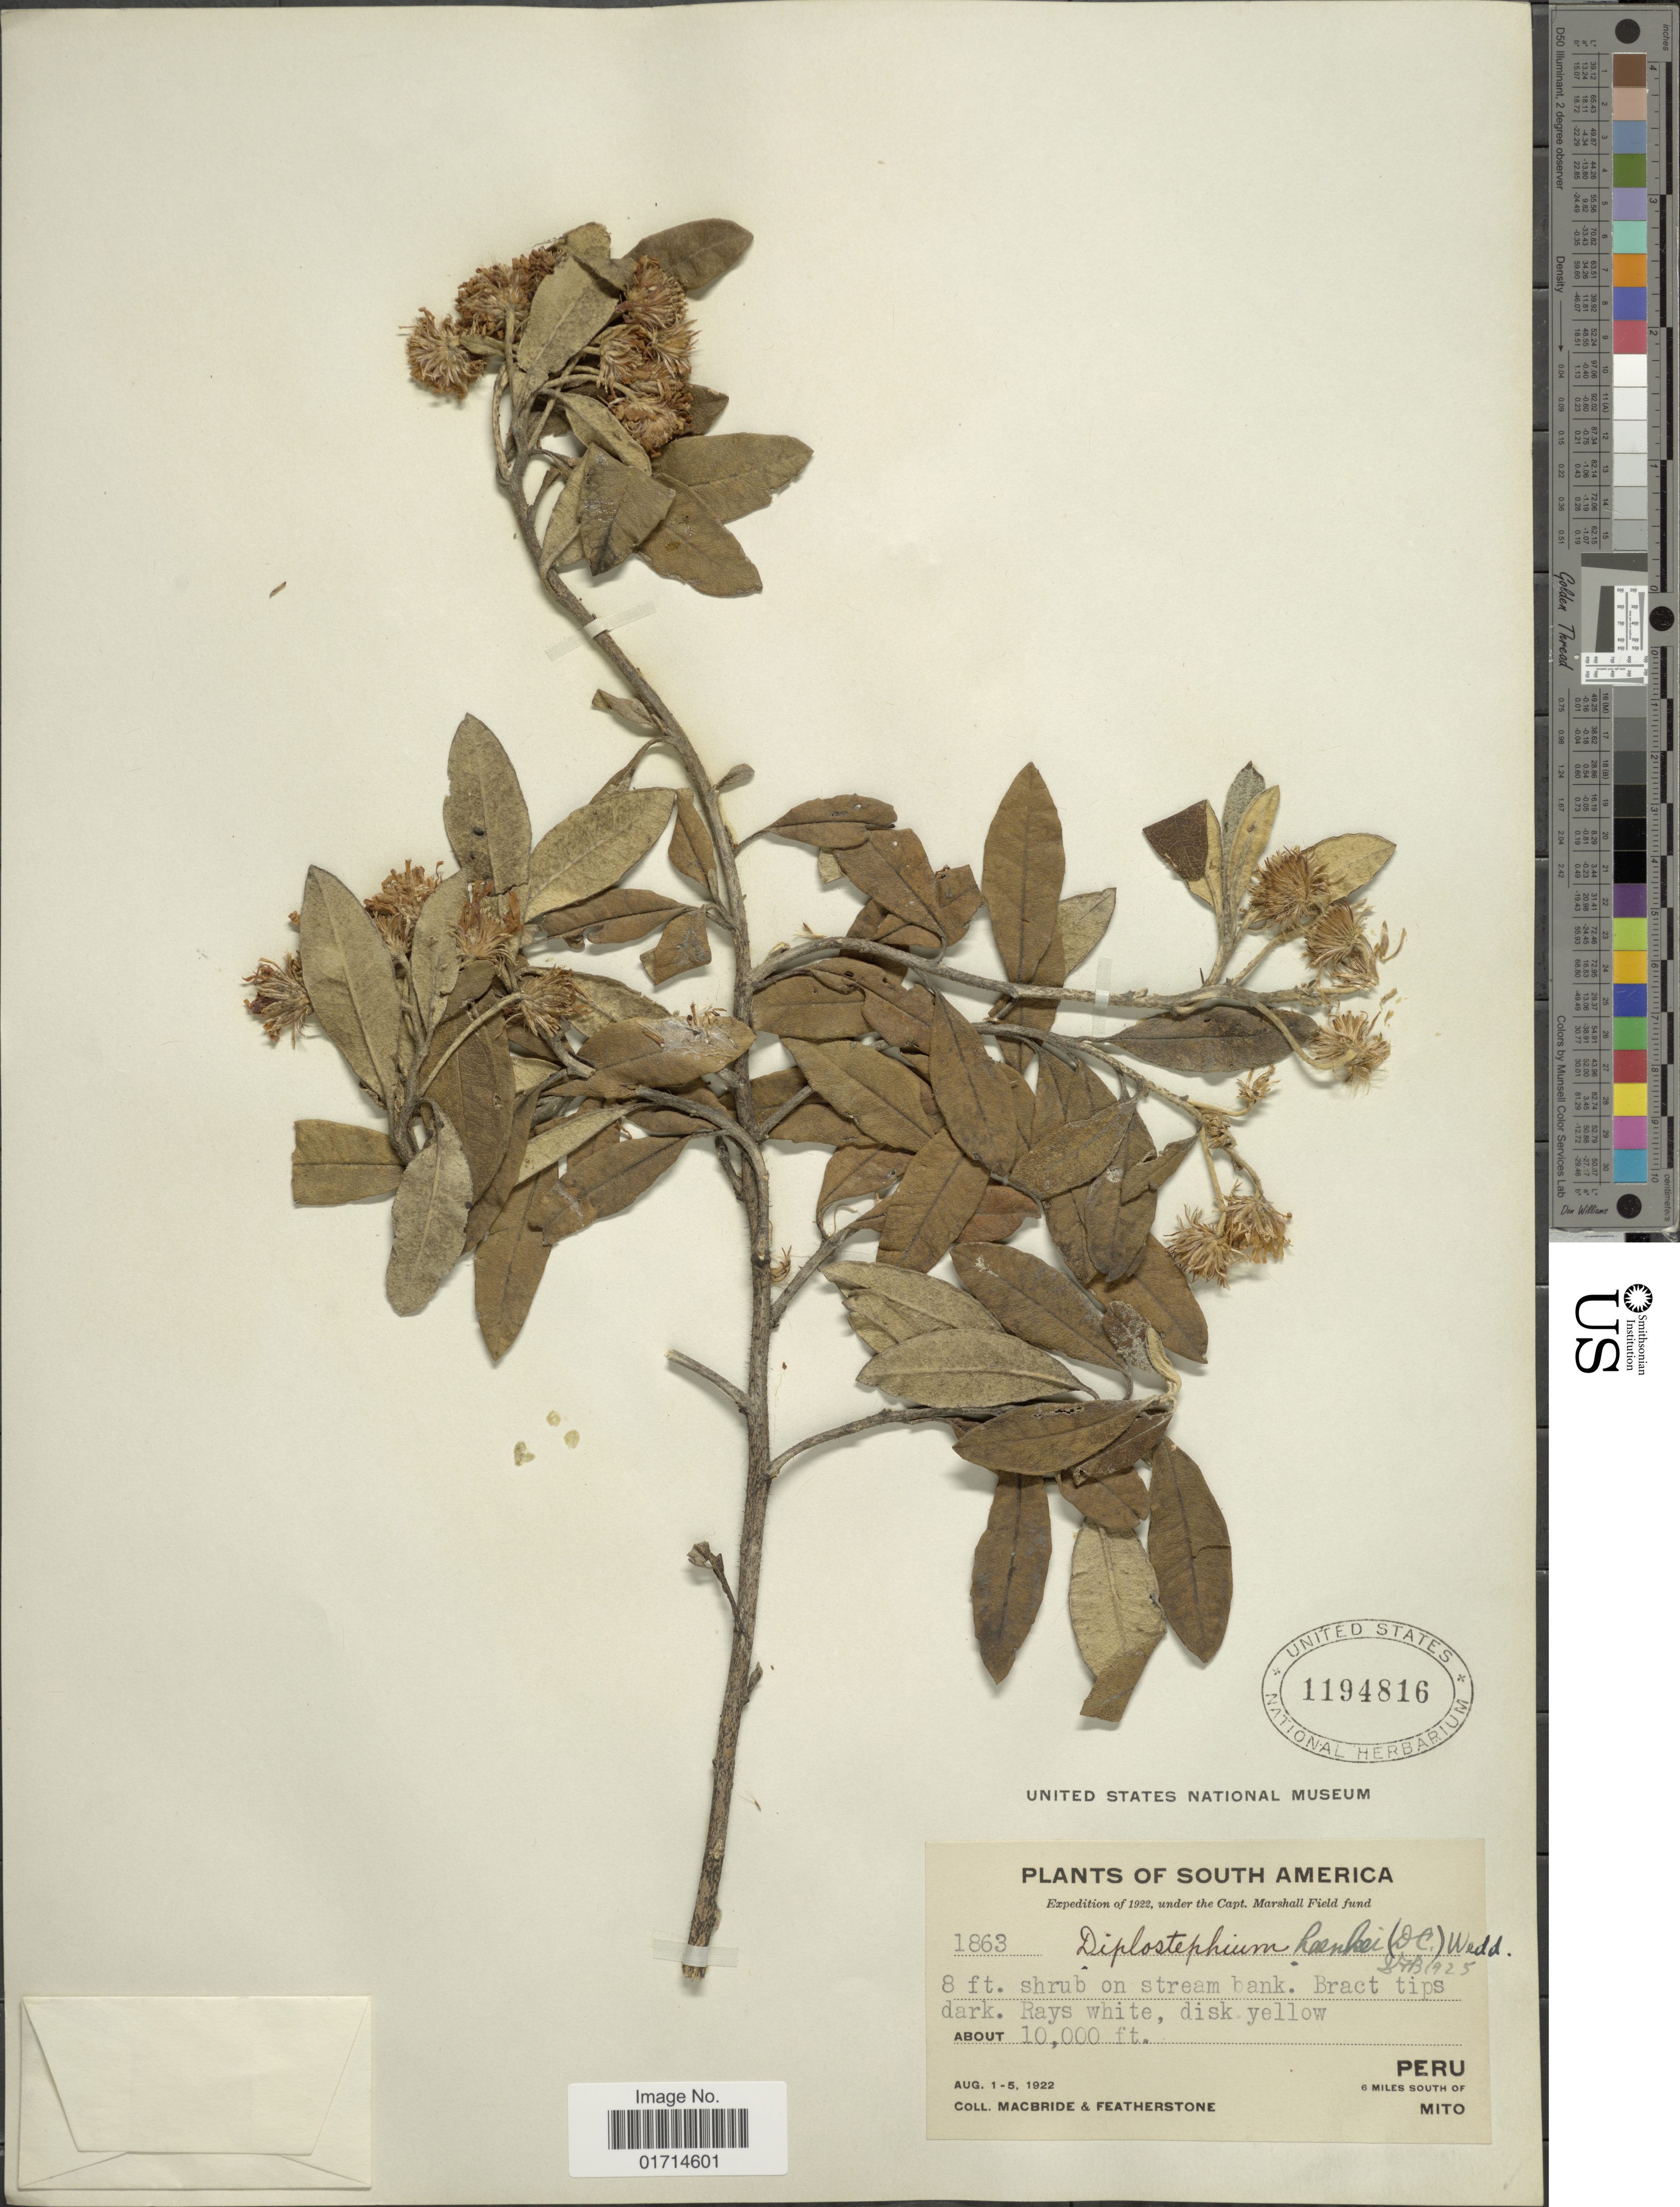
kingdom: Plantae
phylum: Tracheophyta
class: Magnoliopsida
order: Asterales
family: Asteraceae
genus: Diplostephium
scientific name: Diplostephium haenkei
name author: (DC.) Wedd.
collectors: Macbride, -- & -. Featherstone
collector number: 1863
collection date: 1922-08-01/1922-08-05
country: Peru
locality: South America, 6 miles south of Mito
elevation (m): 3048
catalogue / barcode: US 1194816